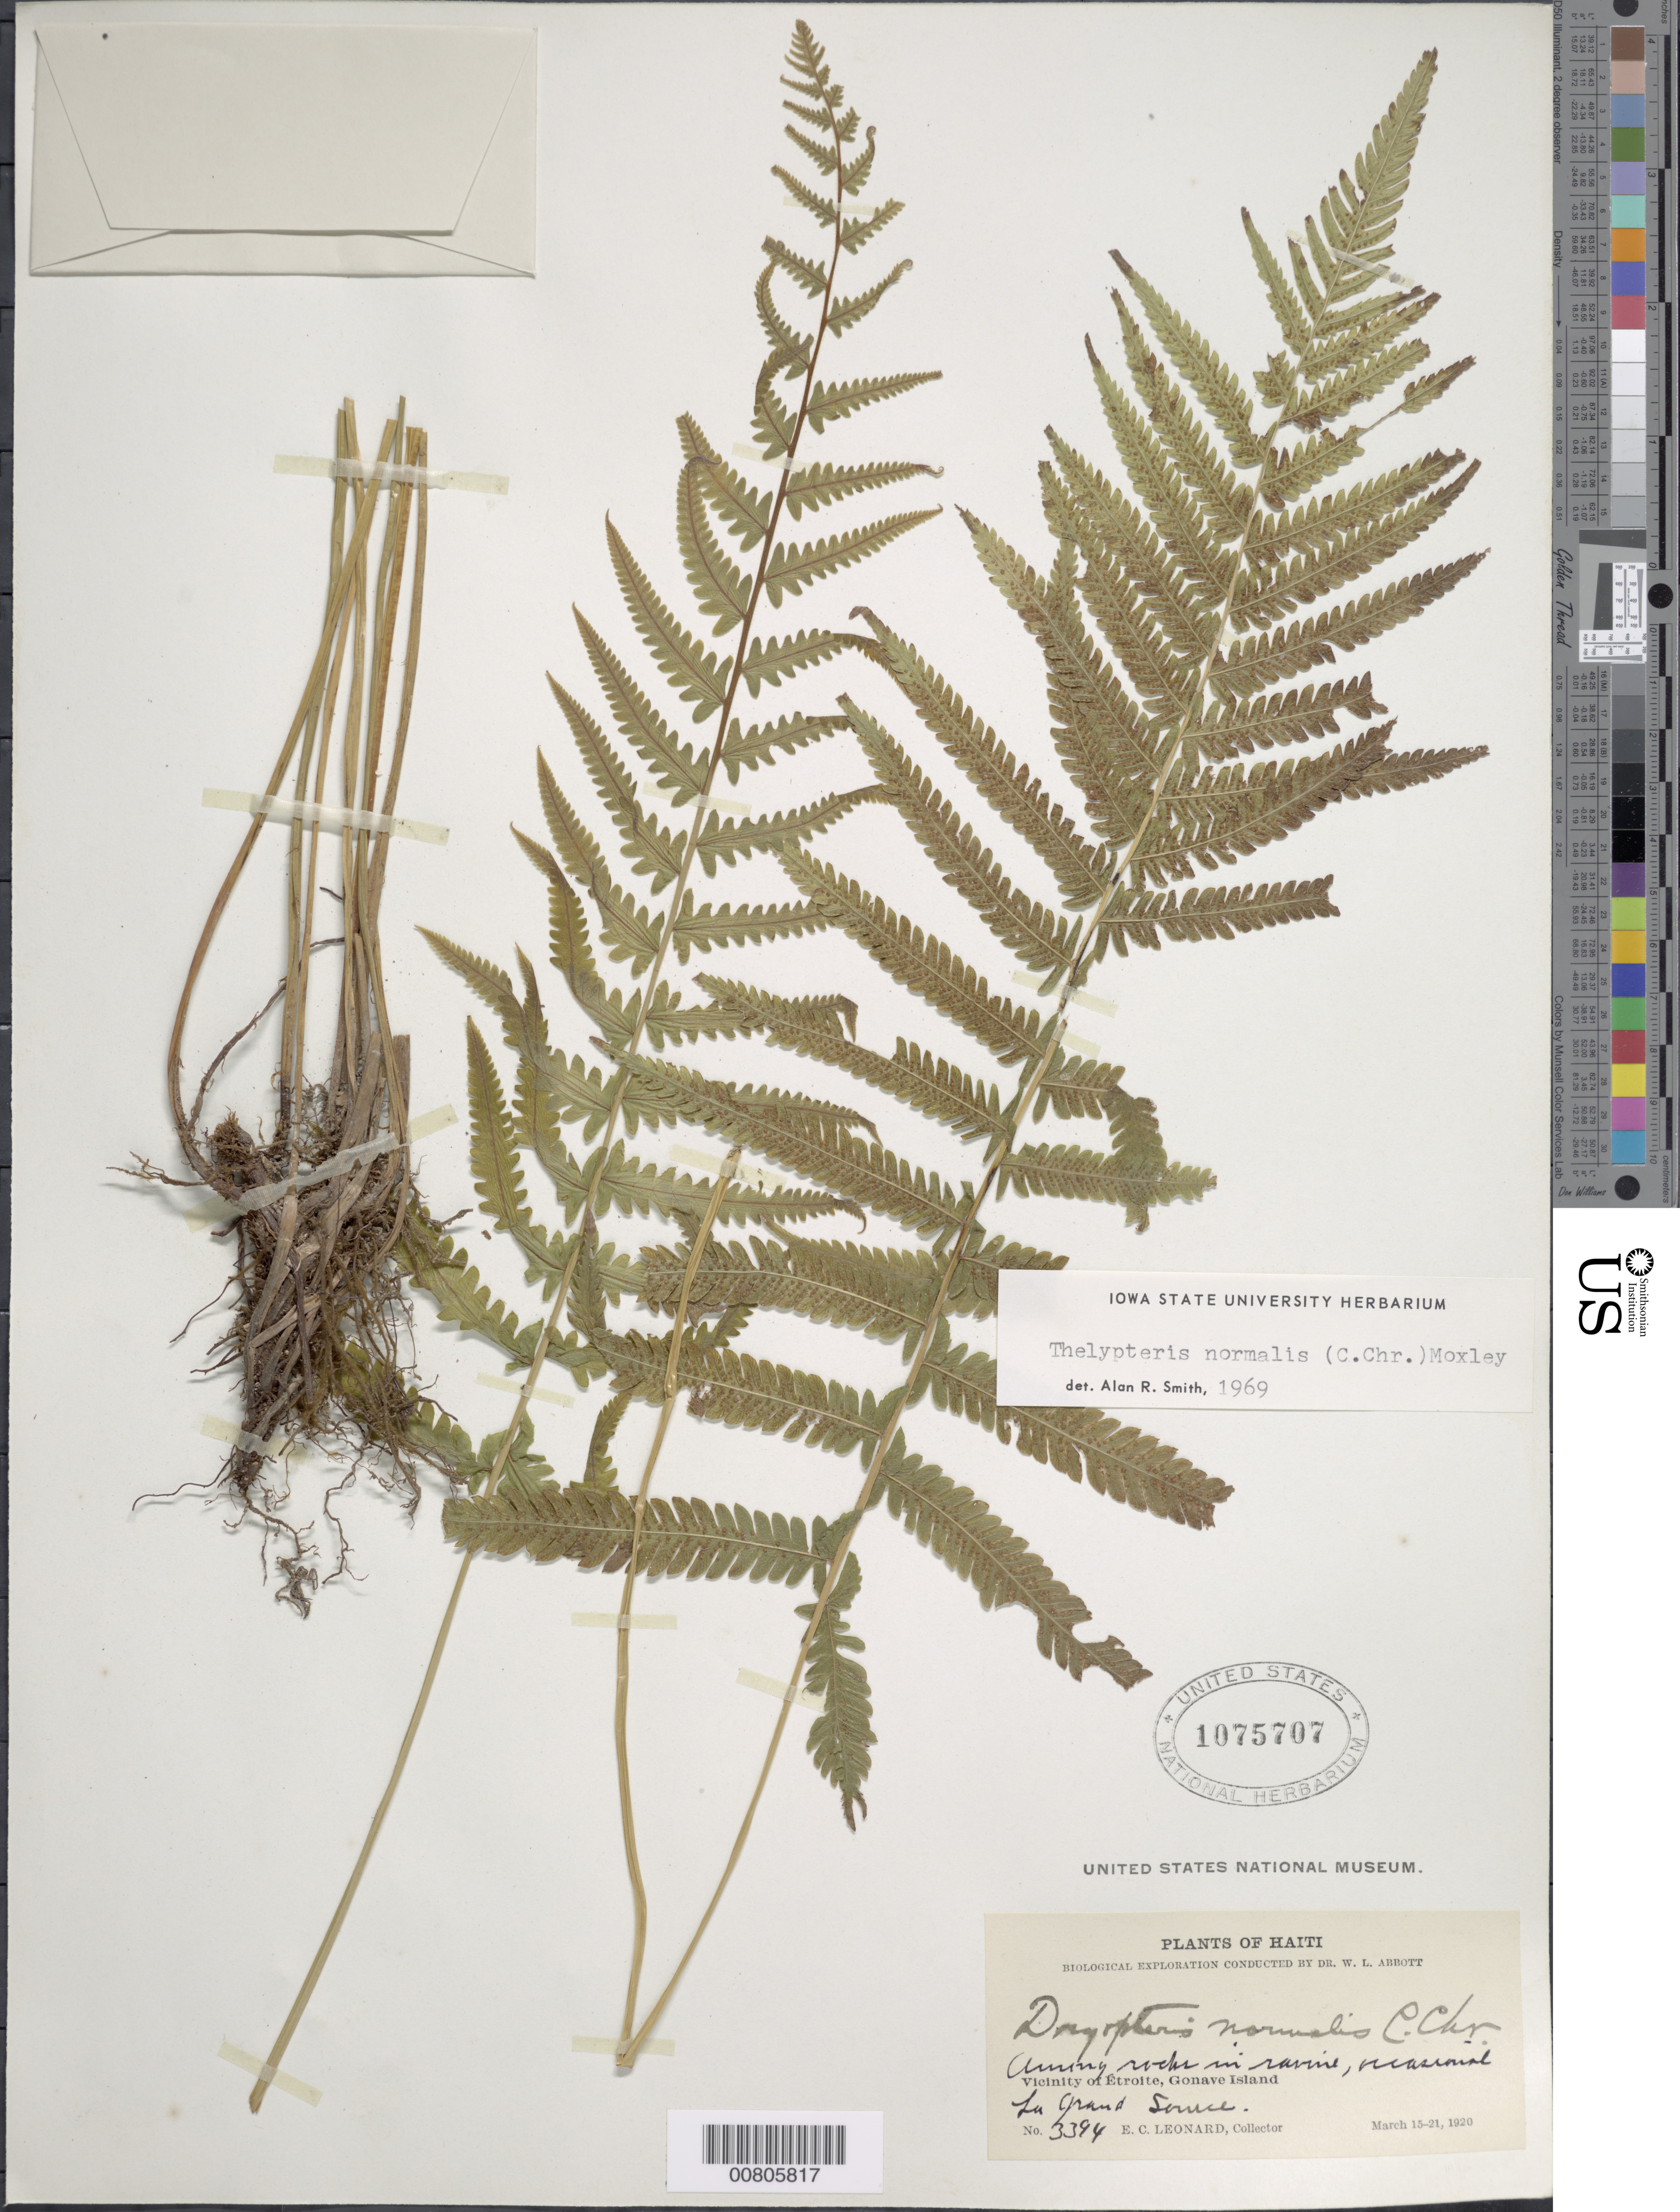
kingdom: Plantae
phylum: Tracheophyta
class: Polypodiopsida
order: Polypodiales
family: Thelypteridaceae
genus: Christella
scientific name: Christella kunthii comb. ined.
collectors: E. C. Leonard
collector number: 3394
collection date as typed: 15 Mar 1920 to 21 Mar 1920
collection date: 1920-03-15/1920-03-21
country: Haiti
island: Hispaniola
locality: Gonave Island, Étroite, La Grand Source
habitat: Among rocks in ravine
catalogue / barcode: US 1075707